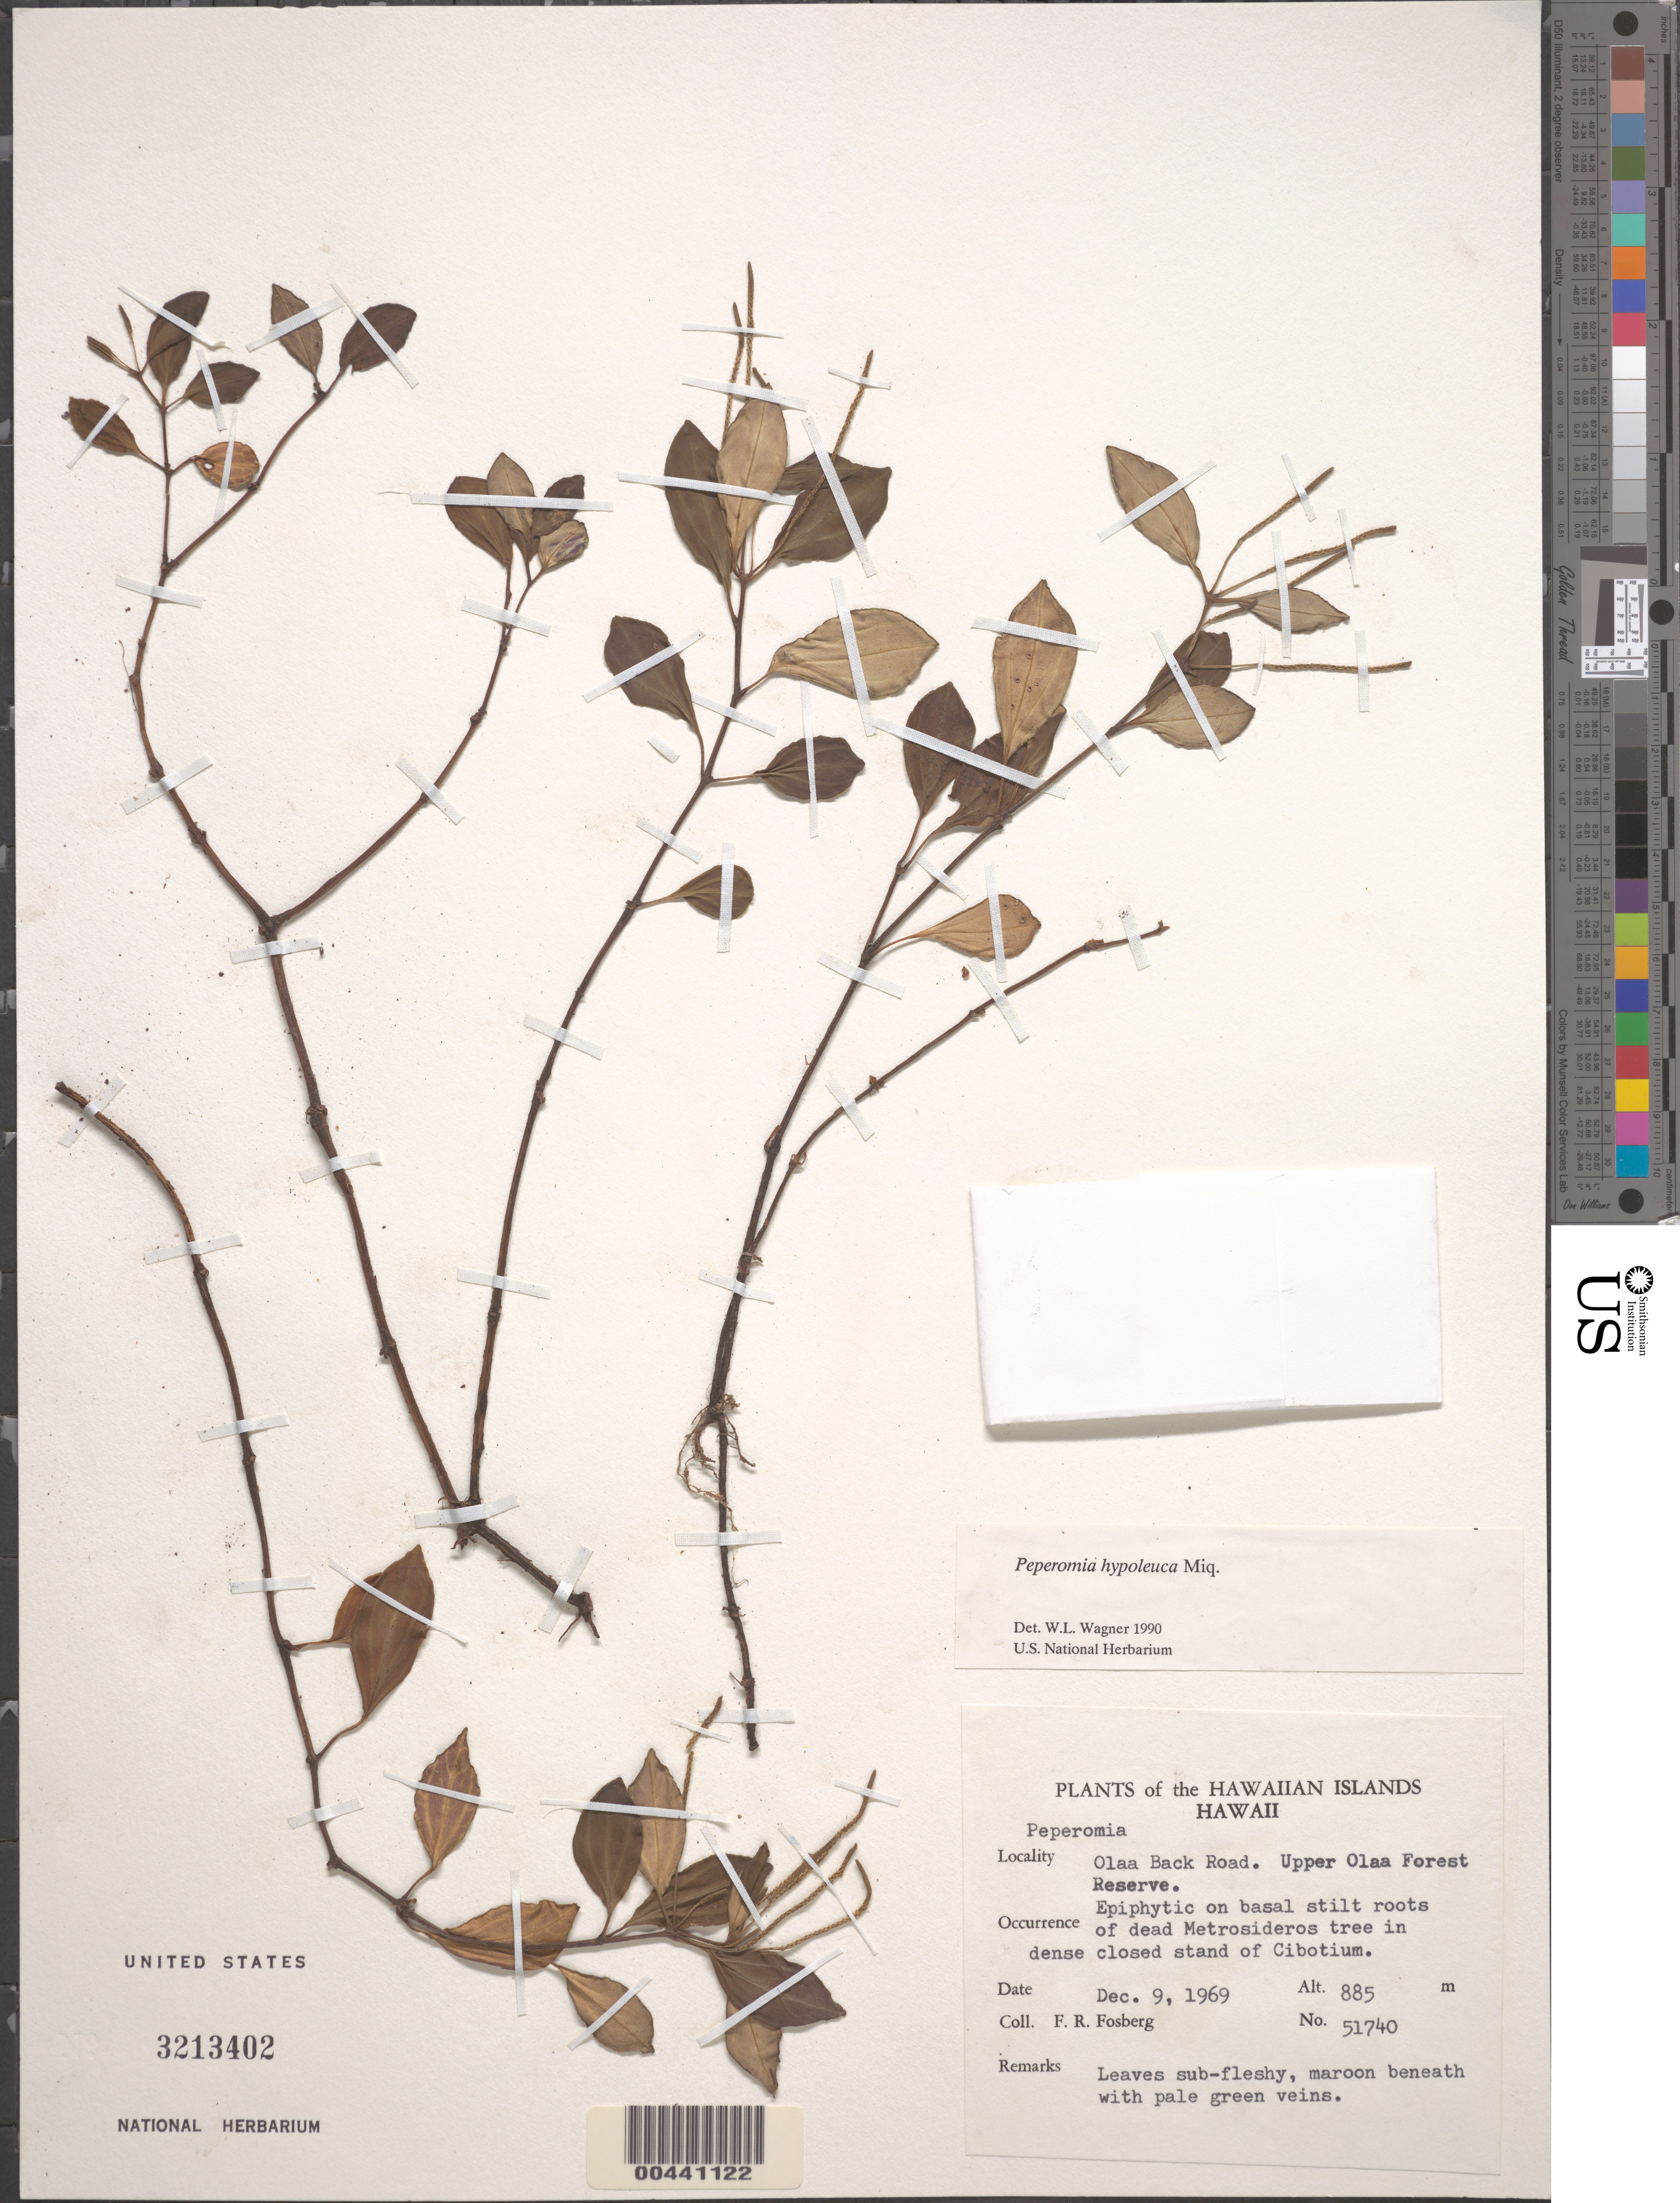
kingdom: Plantae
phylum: Tracheophyta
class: Magnoliopsida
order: Piperales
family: Piperaceae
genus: Peperomia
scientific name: Peperomia hypoleuca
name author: Miq.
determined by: Wagner, W. L., (BOT), Smithsonian Institution - National Museum of Natural History (UNITED STATES)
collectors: F. R. Fosberg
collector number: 51740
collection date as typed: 9 Dec 1969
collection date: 1969-12-09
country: United States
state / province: Hawaii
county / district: Hawaii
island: Hawaii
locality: Olaa Back Road, Upper Olaa Forest Reserve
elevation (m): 885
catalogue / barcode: US 3213402